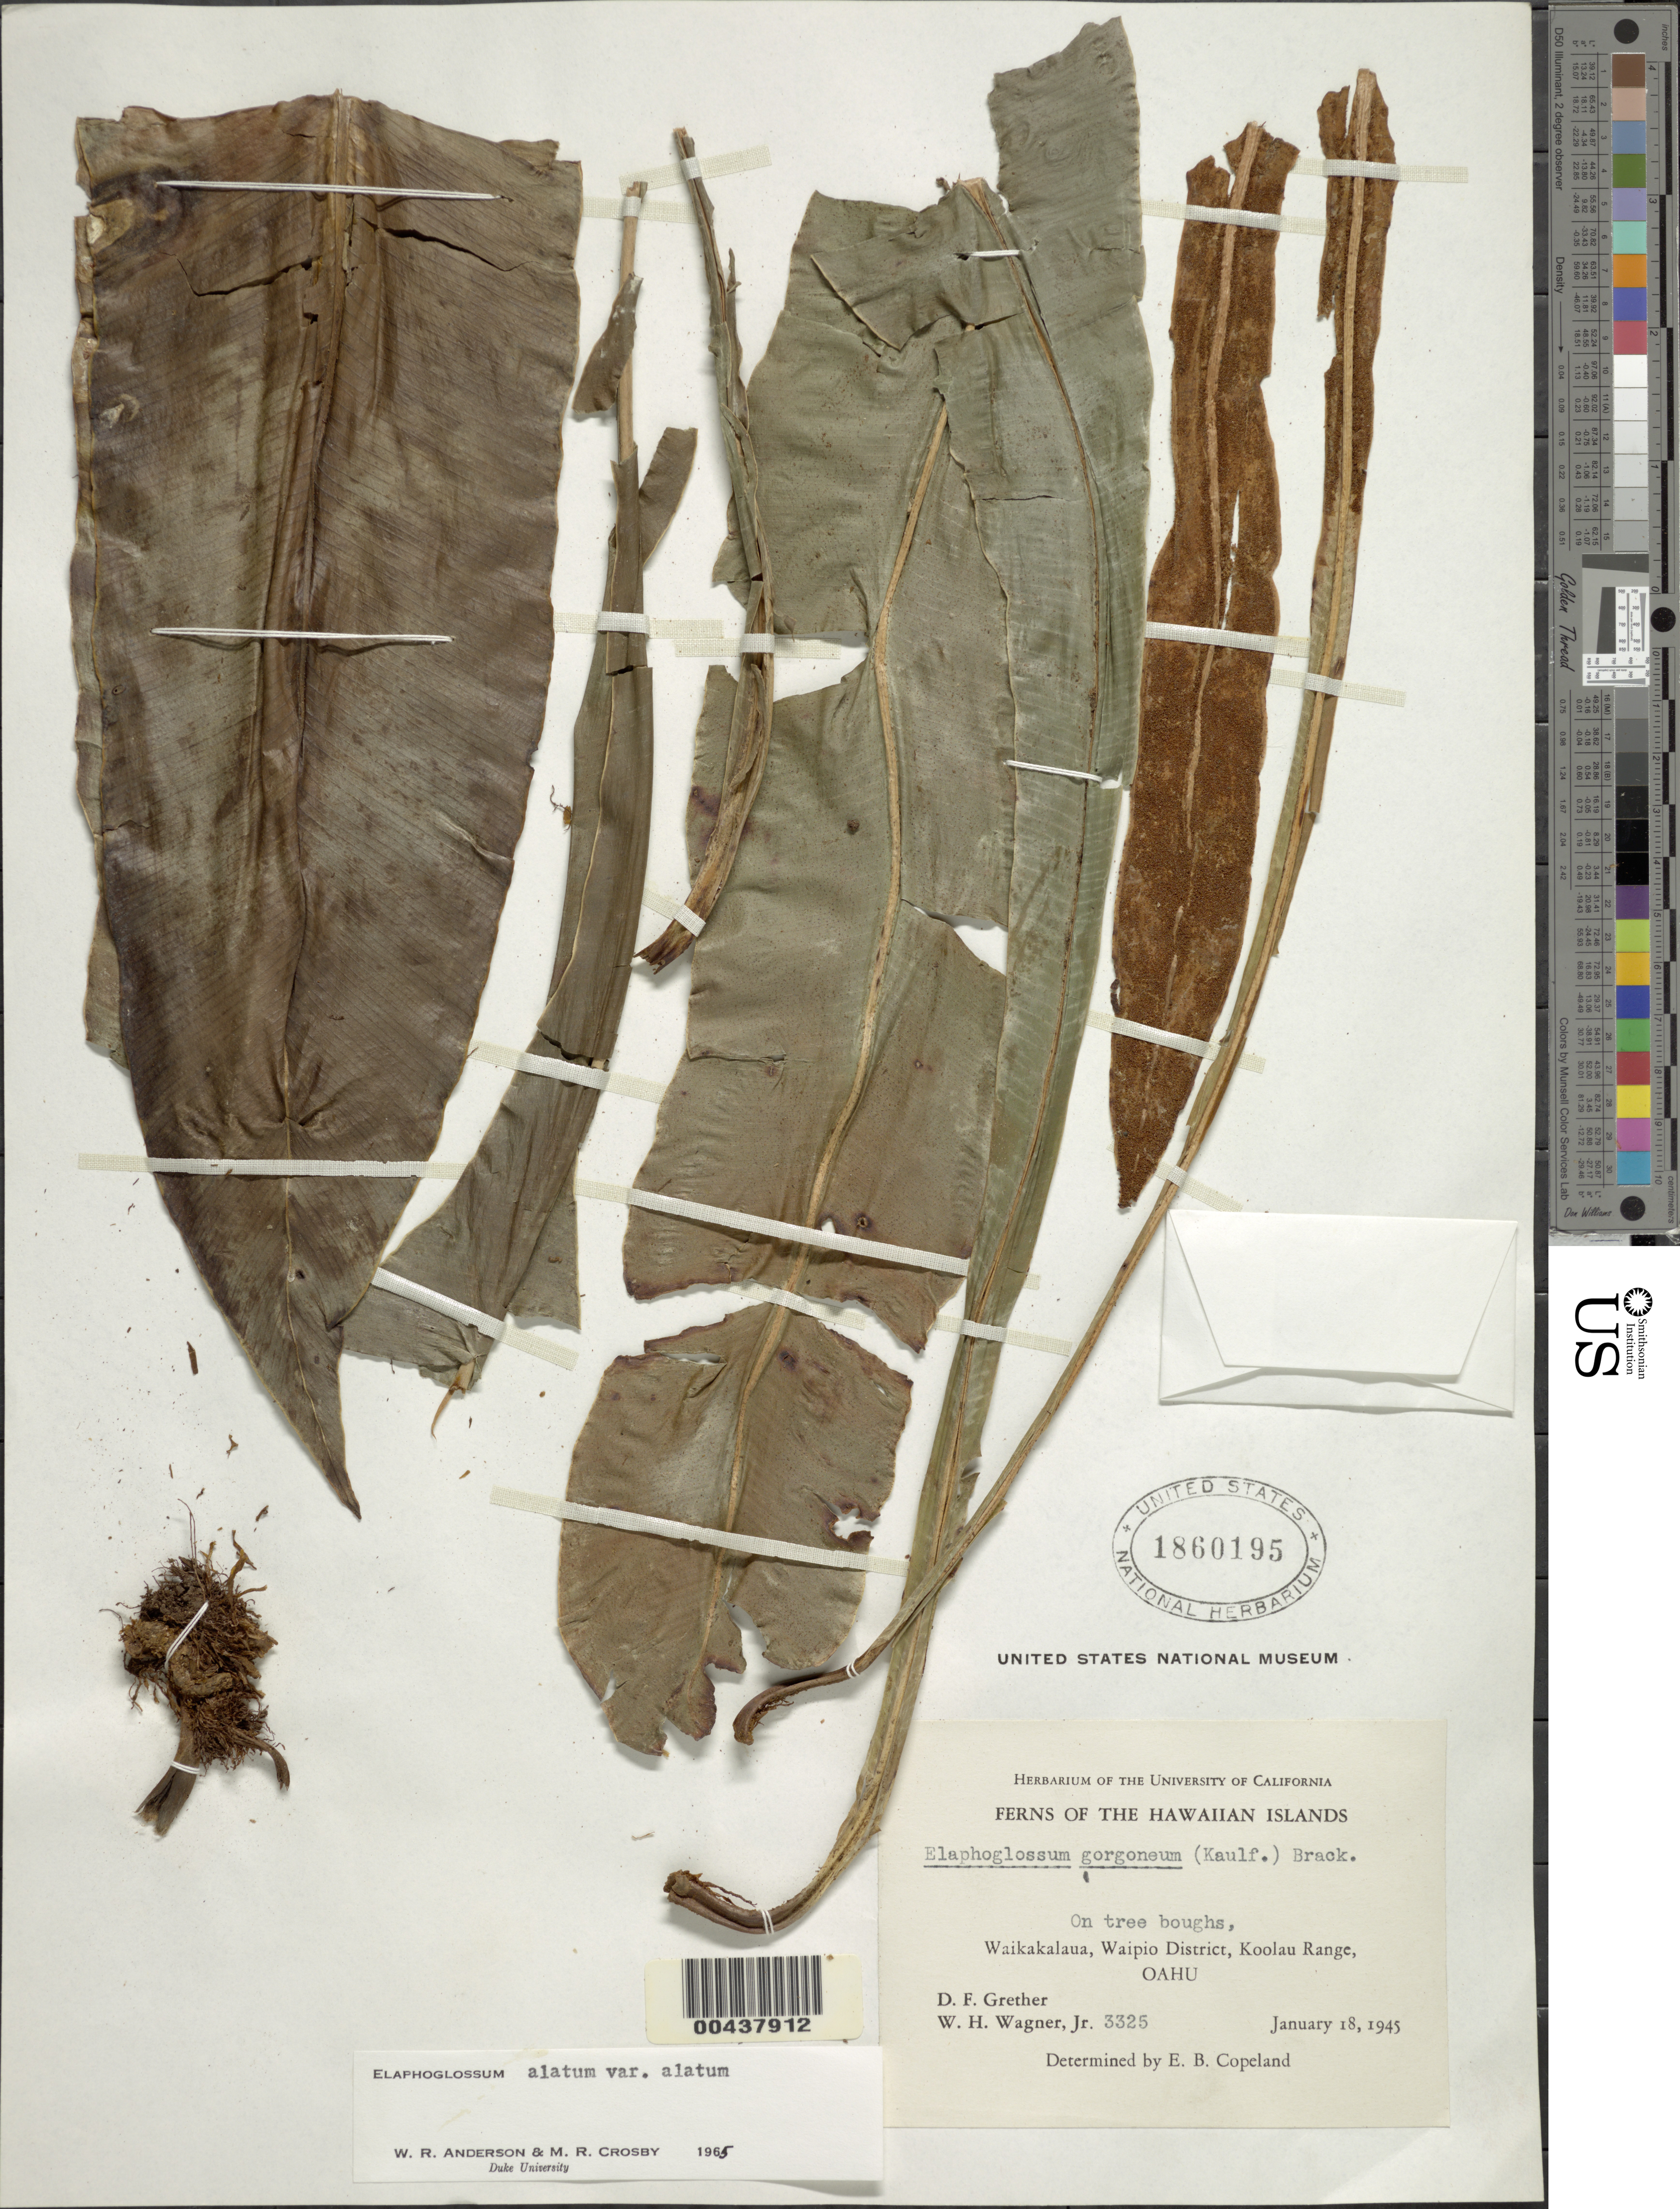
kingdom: Plantae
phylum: Tracheophyta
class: Polypodiopsida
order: Polypodiales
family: Dryopteridaceae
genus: Elaphoglossum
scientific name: Elaphoglossum aemulum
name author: (Kaulf.) Brack.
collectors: D. F. Grether & W. H. Wagner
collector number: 3325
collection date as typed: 18 Jan 1945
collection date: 1945-01-18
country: United States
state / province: Hawaii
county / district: Honolulu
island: Oahu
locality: Waikakalaua, Waipio District, Koolau Range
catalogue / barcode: US 1860195